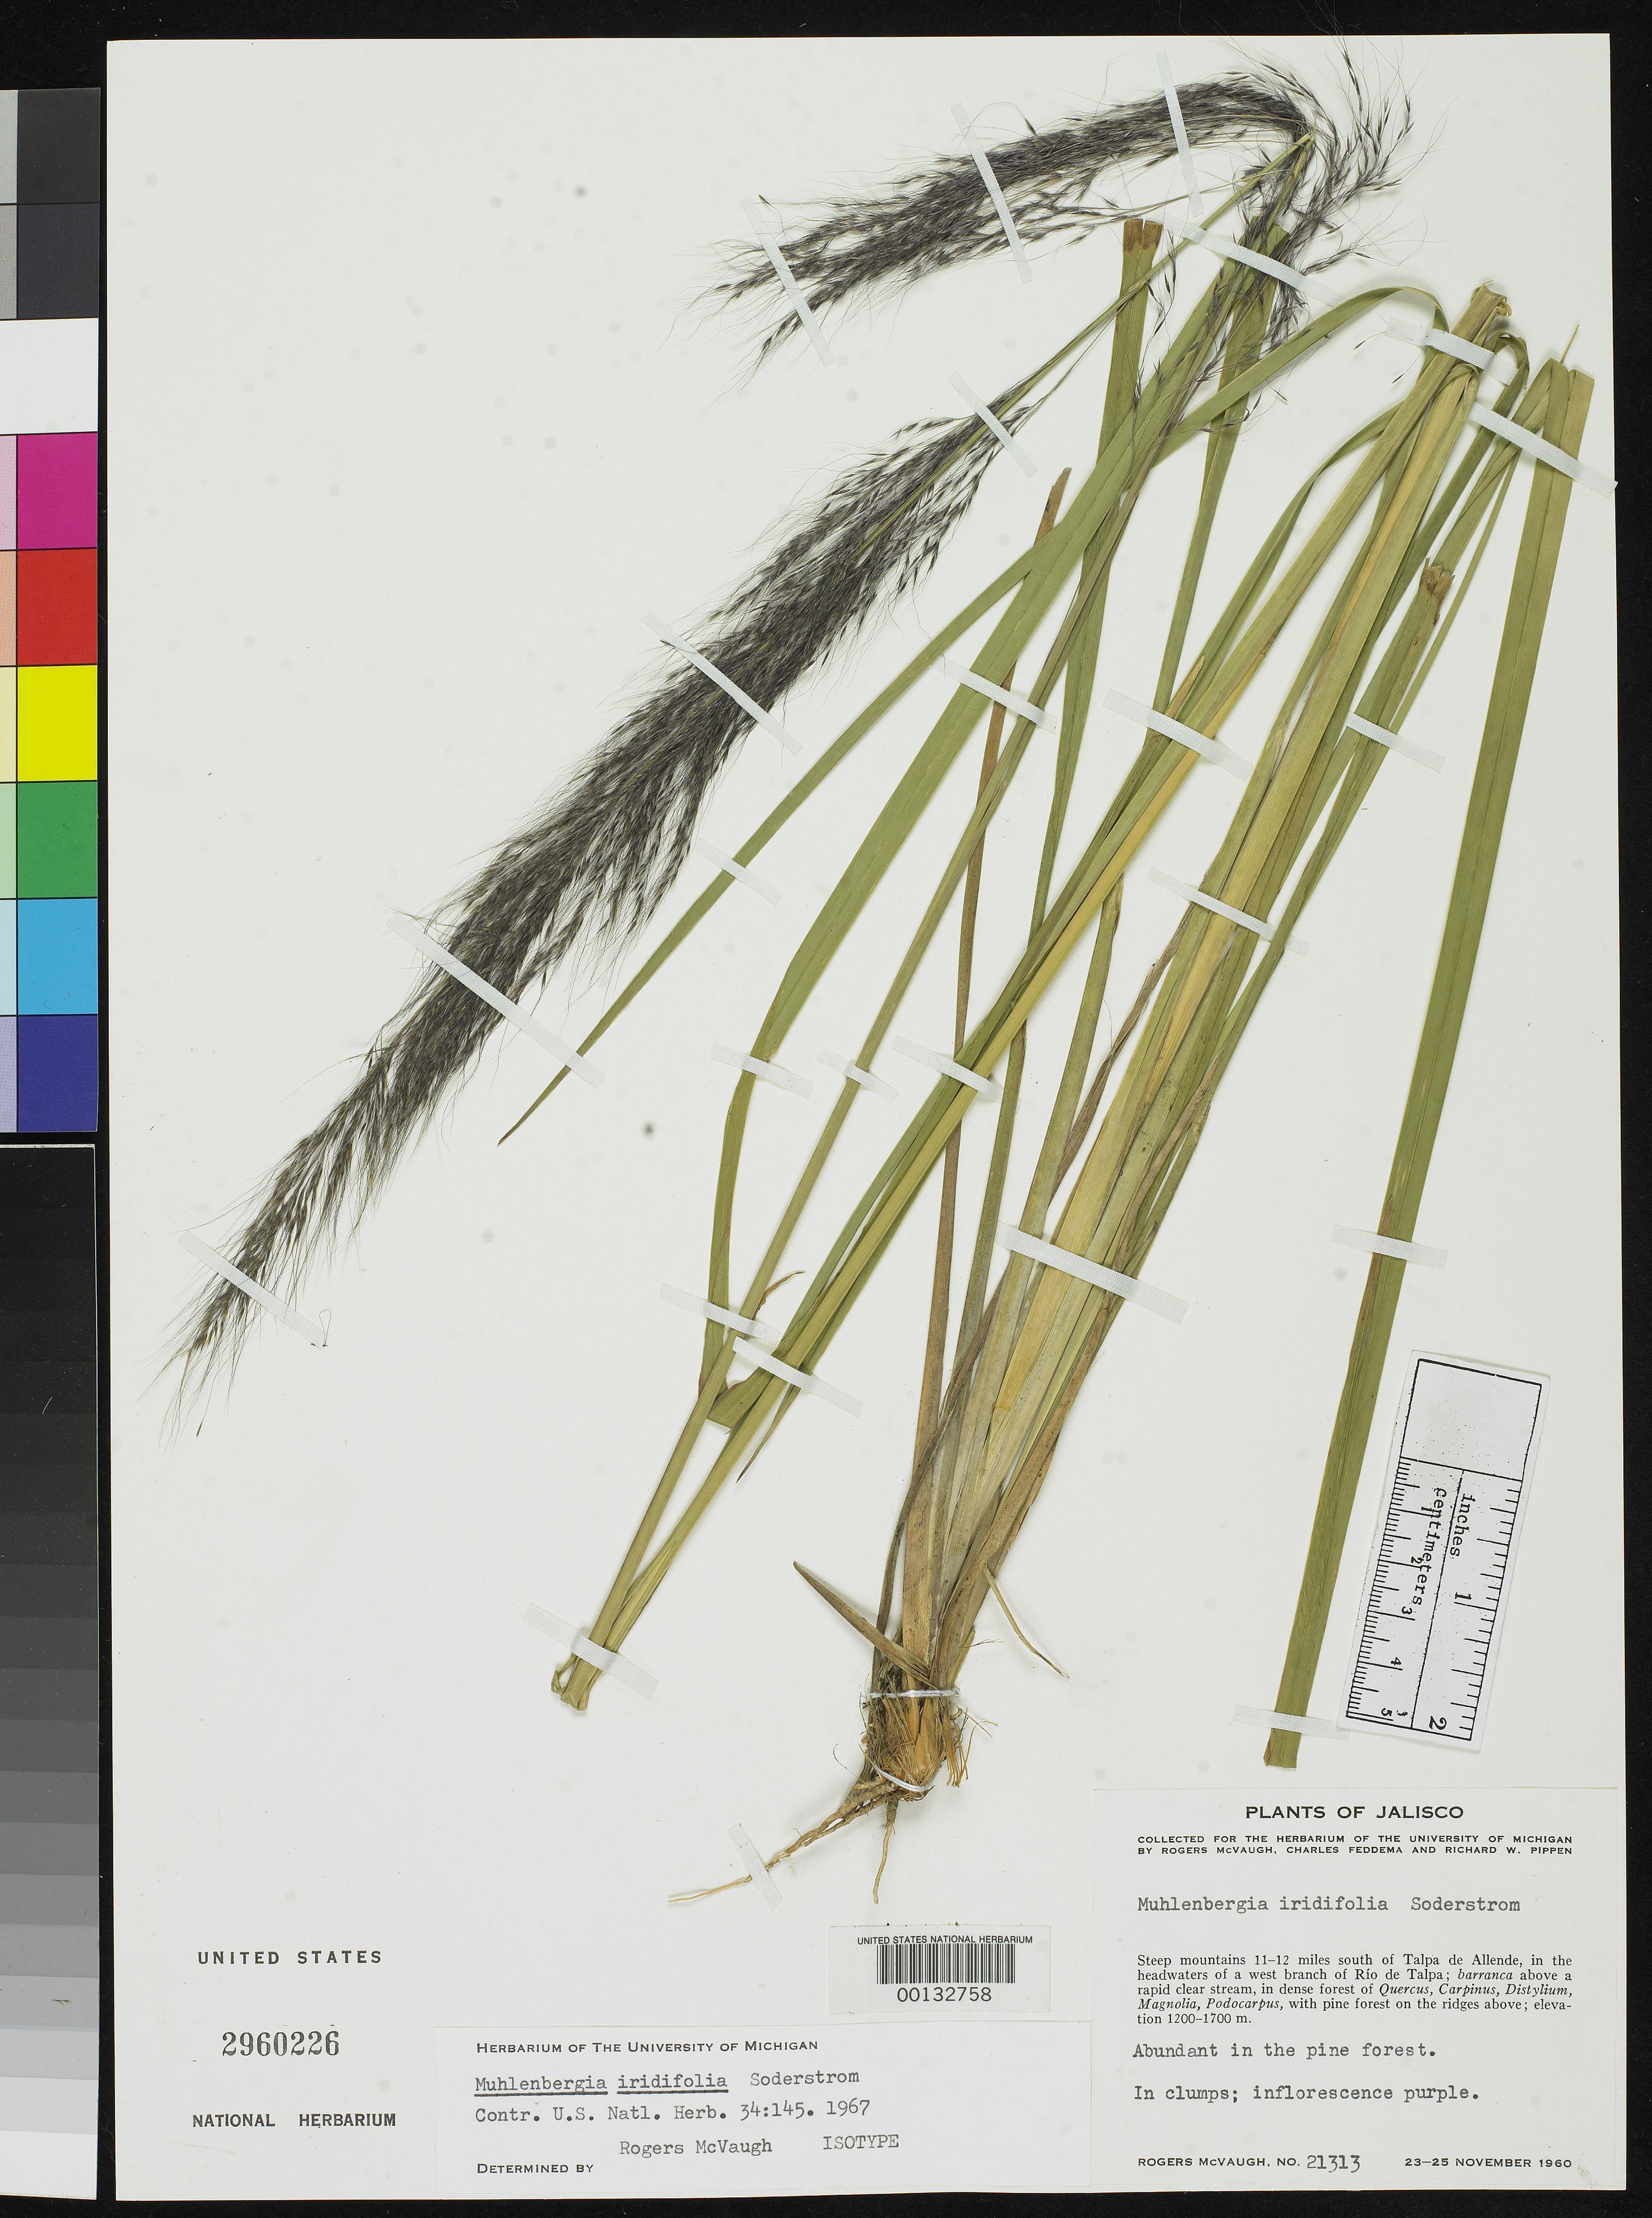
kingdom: Plantae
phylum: Tracheophyta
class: Liliopsida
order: Poales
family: Poaceae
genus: Muhlenbergia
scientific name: Muhlenbergia iridifolia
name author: Soderstr.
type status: Isotype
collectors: R. McVaugh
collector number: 21213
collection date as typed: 23 Nov 1960 to 25 Nov 1960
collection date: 1960-11-23/1960-11-25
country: Mexico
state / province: Jalisco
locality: S of Talpa de Allende, W branch of Rio de Talpa.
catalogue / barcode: US 2960226